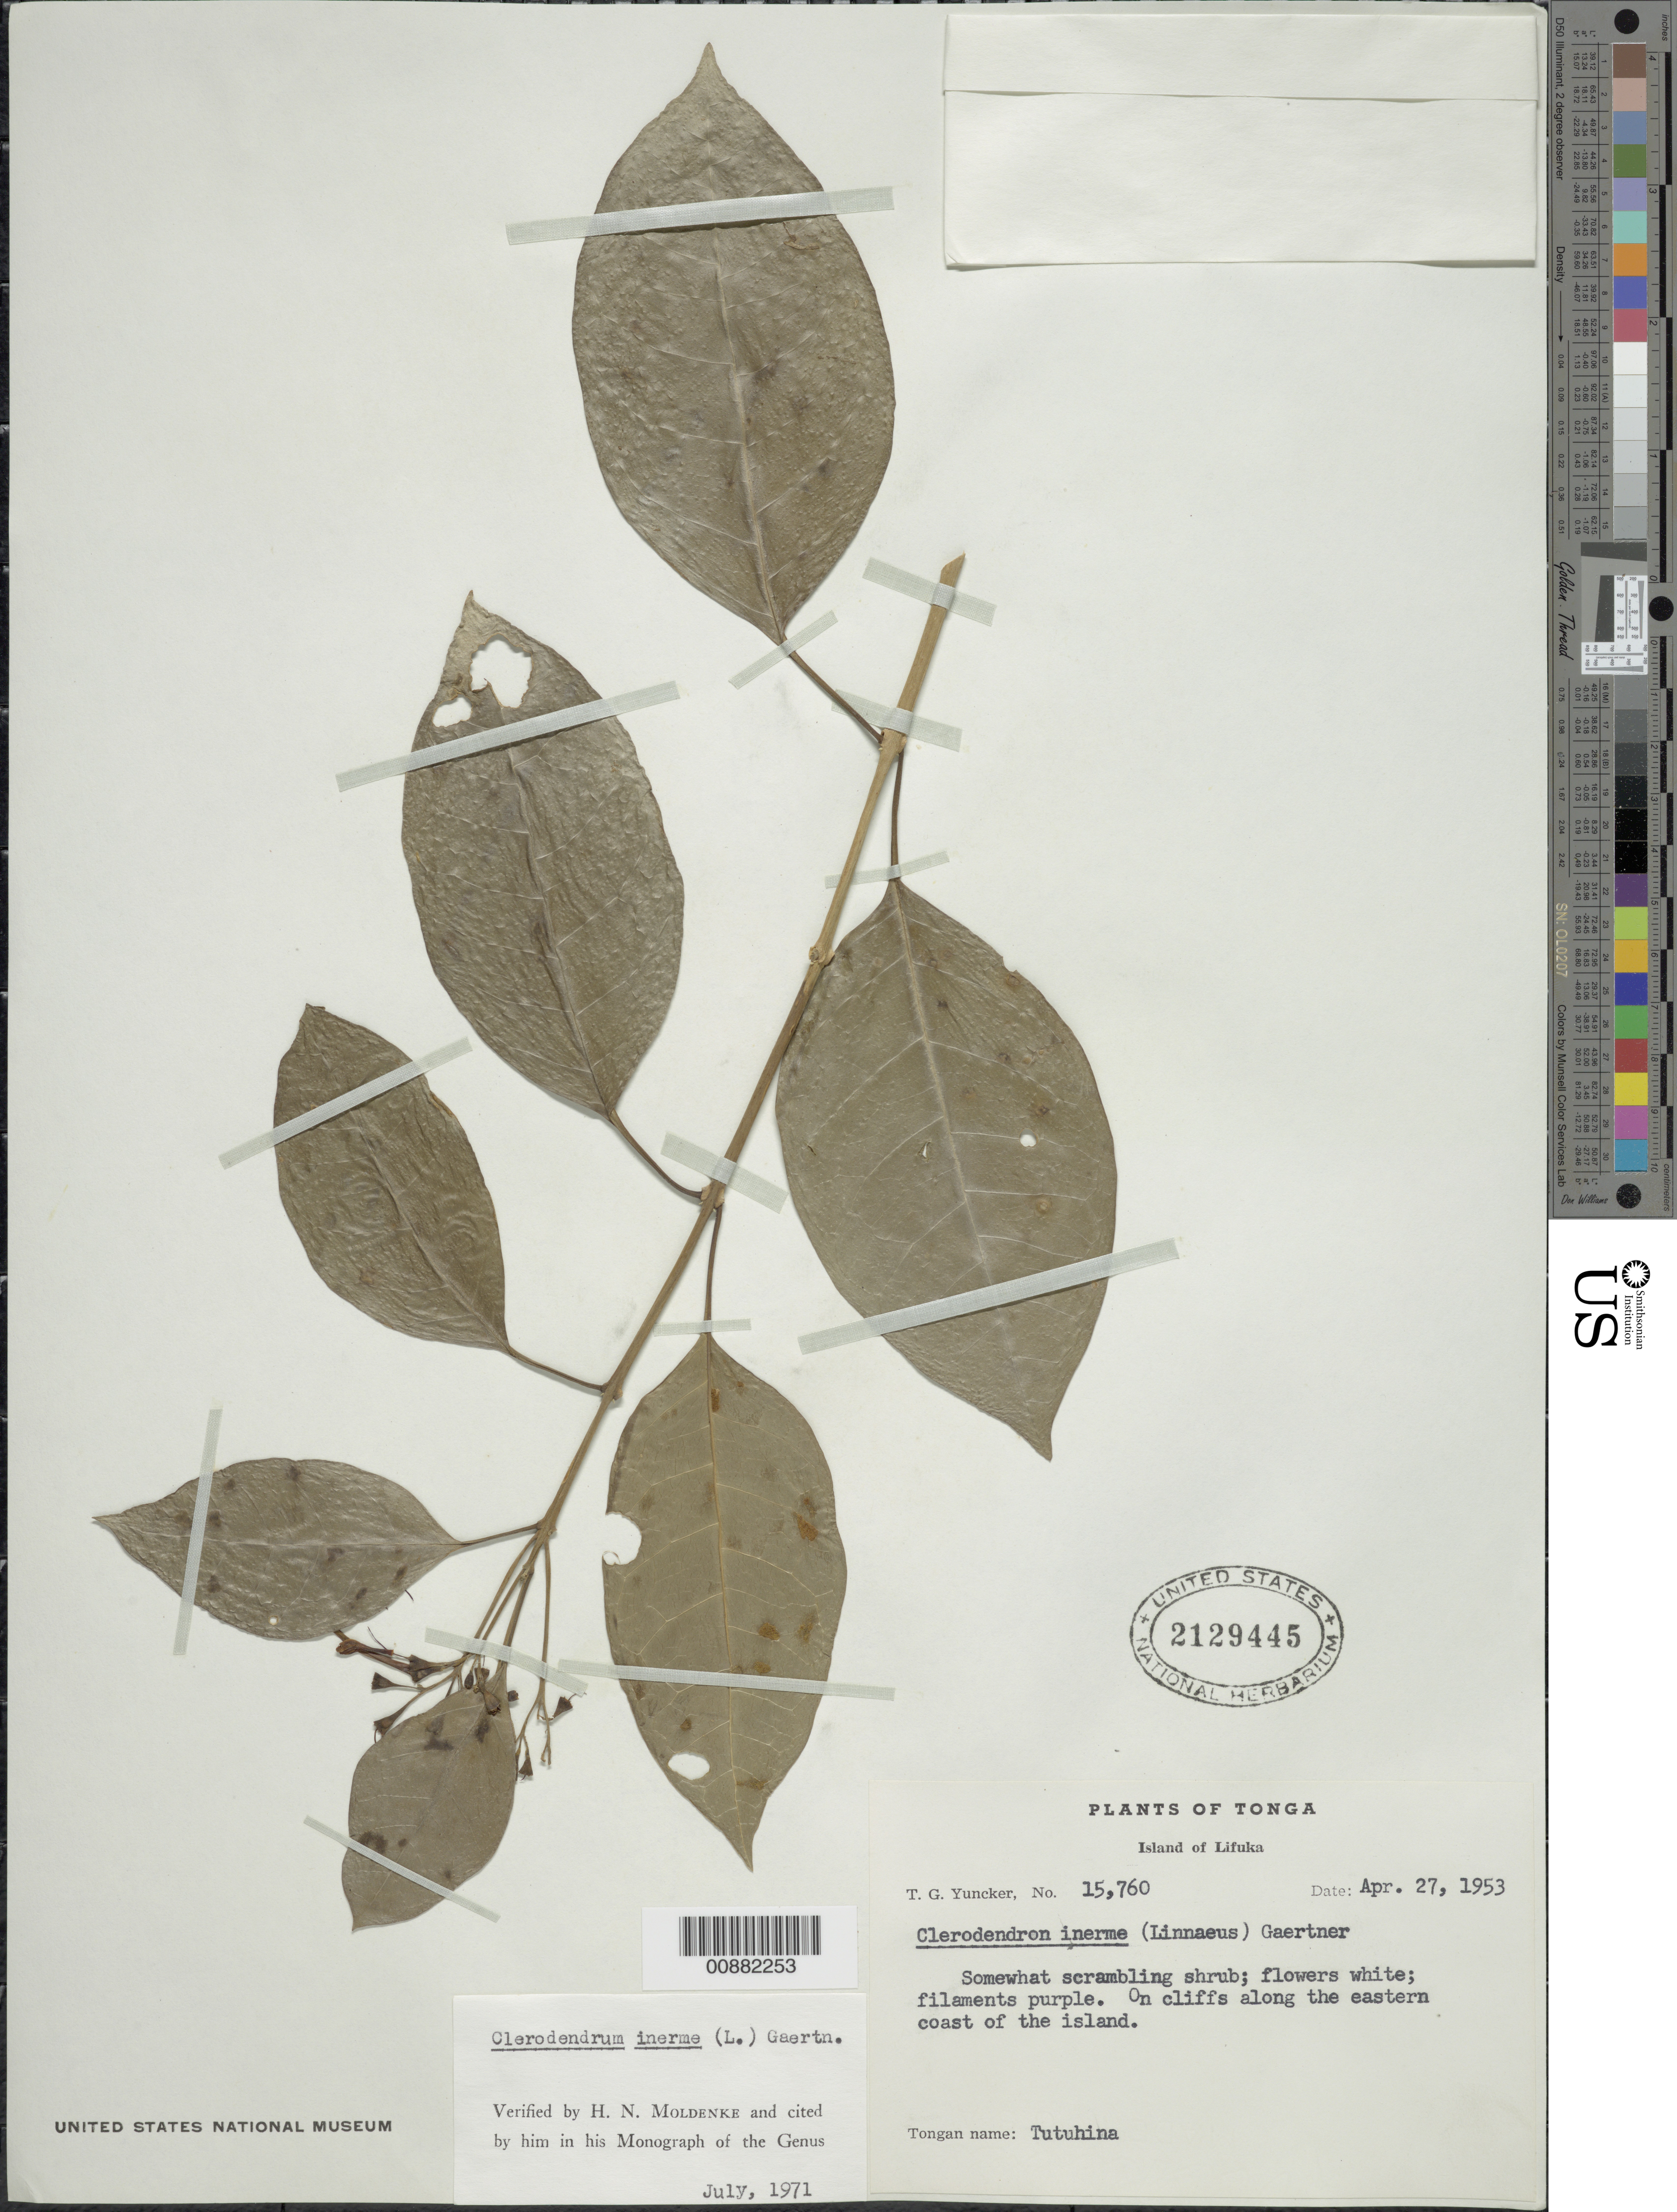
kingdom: Plantae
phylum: Tracheophyta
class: Magnoliopsida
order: Lamiales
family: Lamiaceae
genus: Clerodendrum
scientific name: Clerodendrum inerme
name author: (L.) Gaertn.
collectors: T. G. Yuncker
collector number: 15760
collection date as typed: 27 Apr 1953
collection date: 1953-04-27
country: Tonga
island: Lifuka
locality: Lifuka, eastern coast of the island.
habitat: on cliffs.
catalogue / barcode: US 2129445